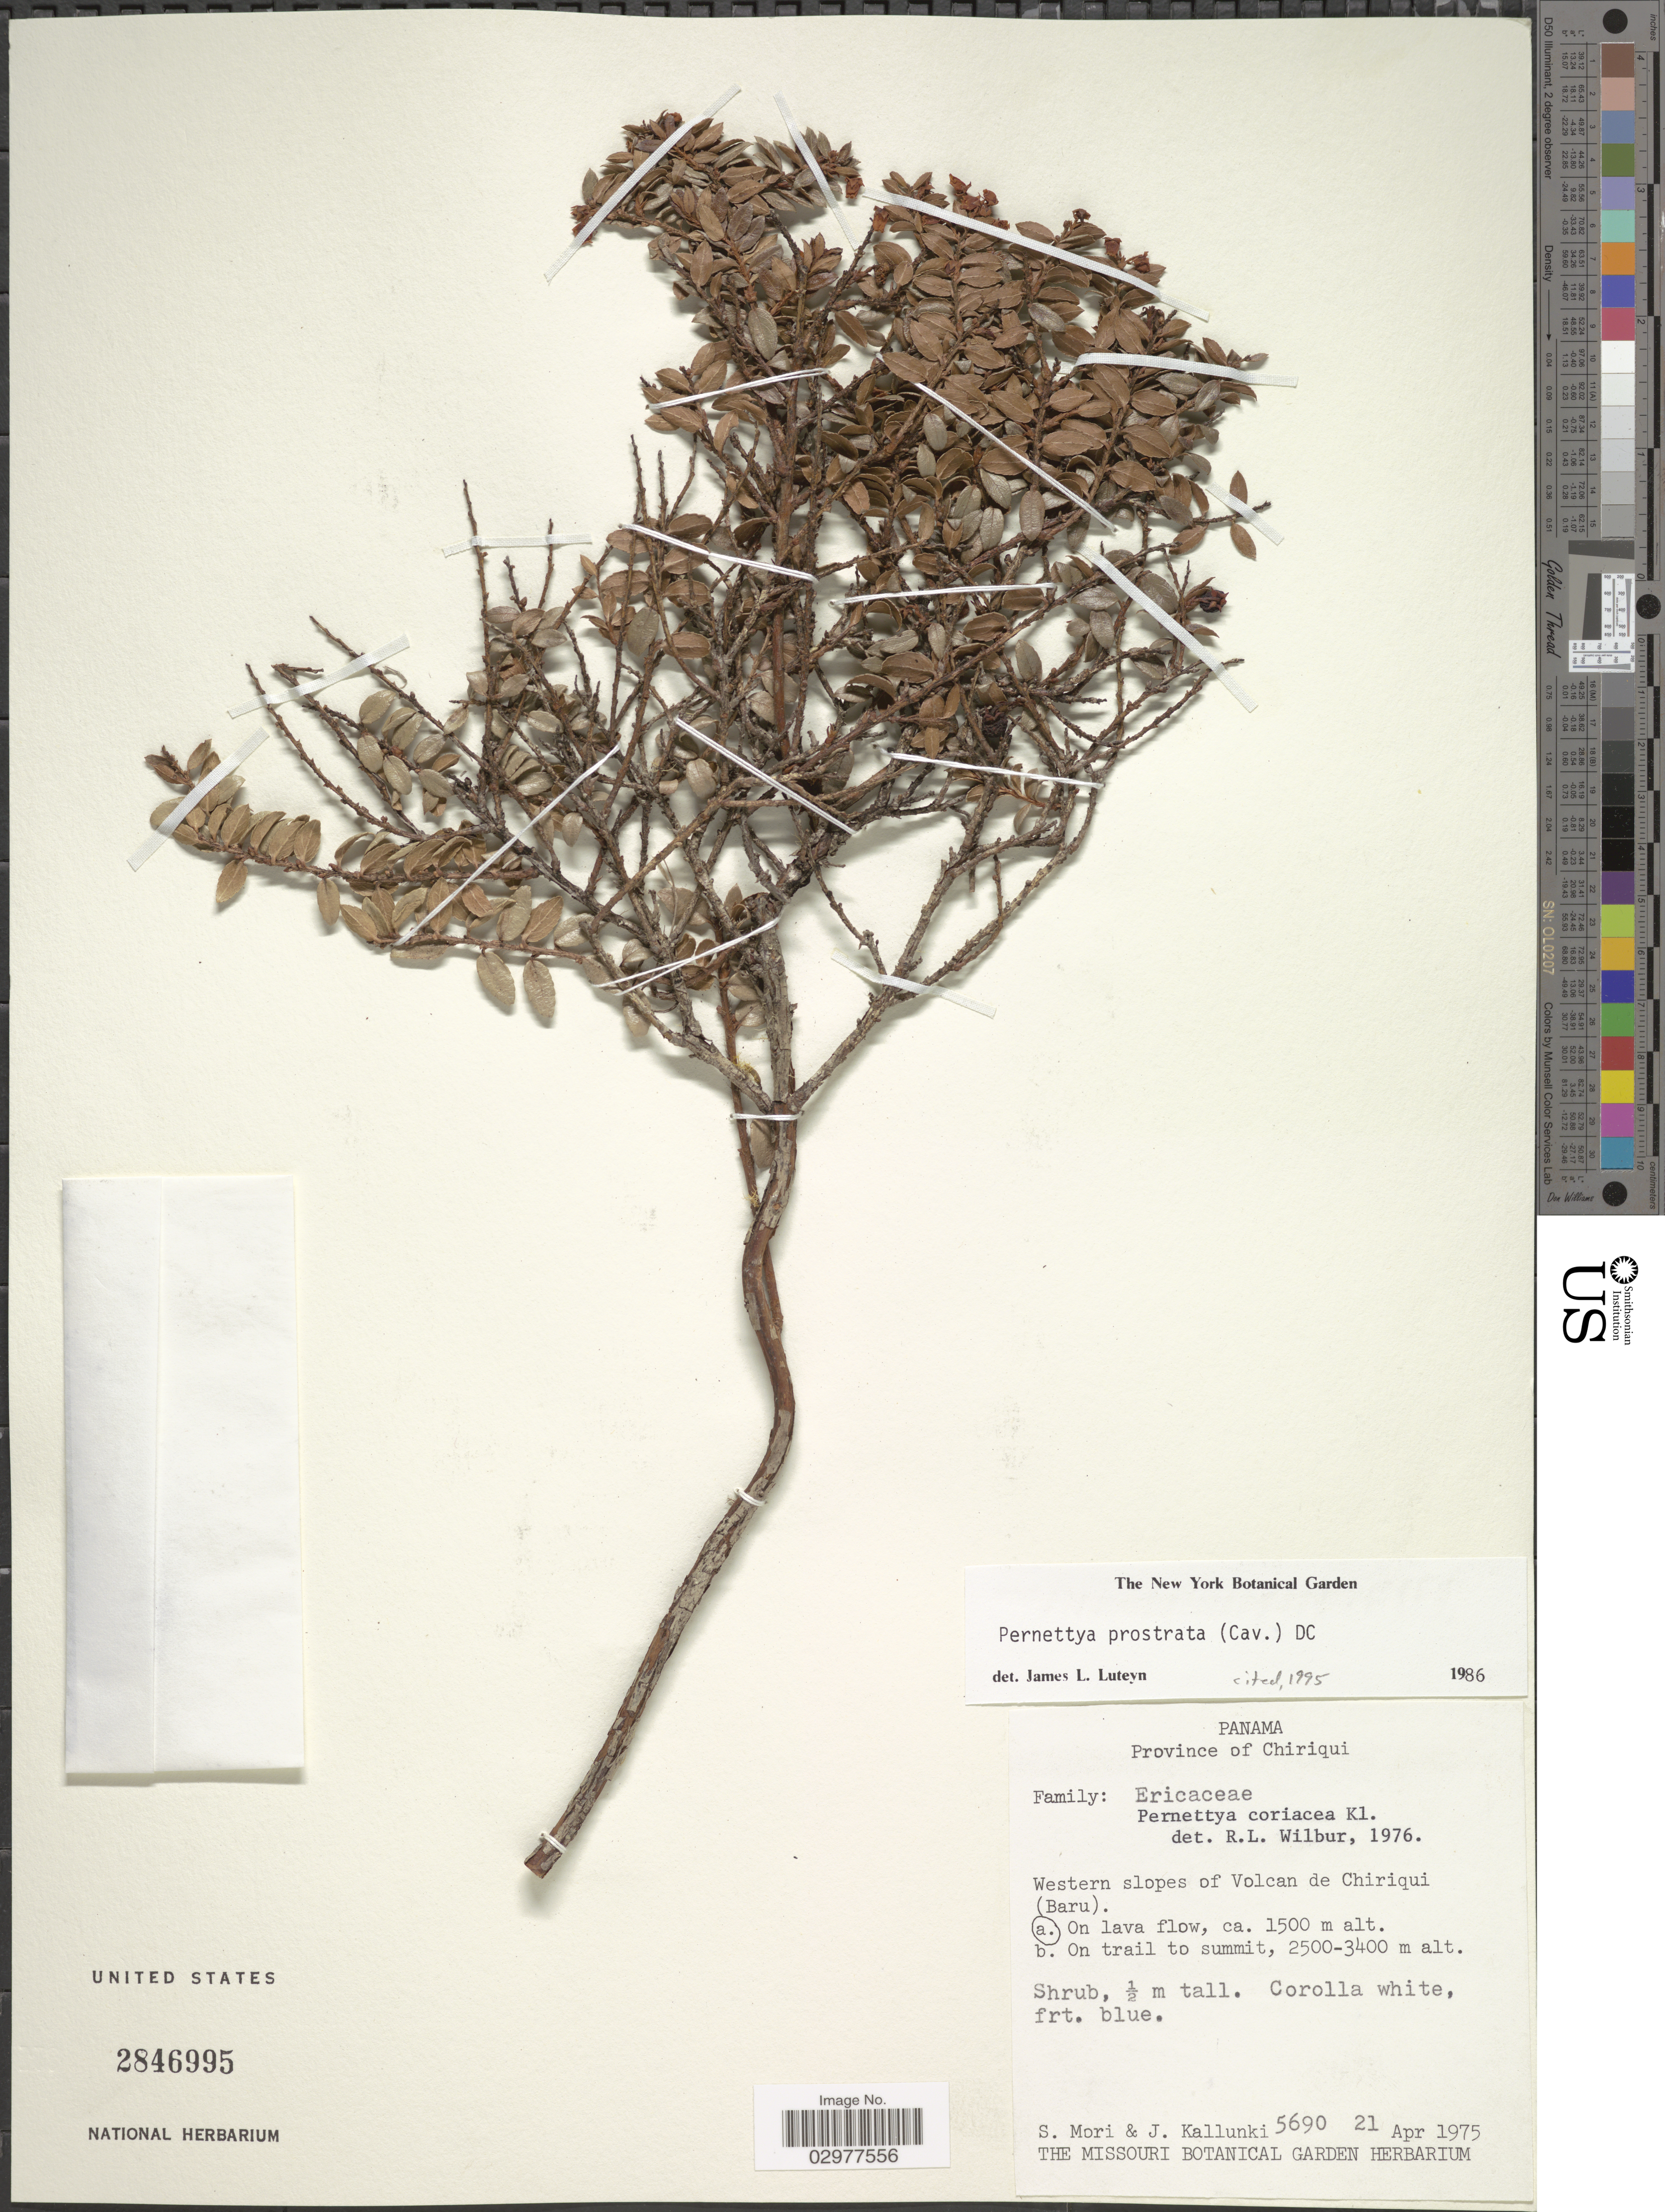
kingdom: Plantae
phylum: Tracheophyta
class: Magnoliopsida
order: Ericales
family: Ericaceae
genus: Pernettya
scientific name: Pernettya prostrata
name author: (Cav.) DC.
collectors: S. Mori & J. Kallunki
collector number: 5690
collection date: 1975-04-21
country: Panama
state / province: Chiriqui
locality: Western slopes of Volcán de Chiriqui (Baru).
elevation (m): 1500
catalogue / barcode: US 2846995